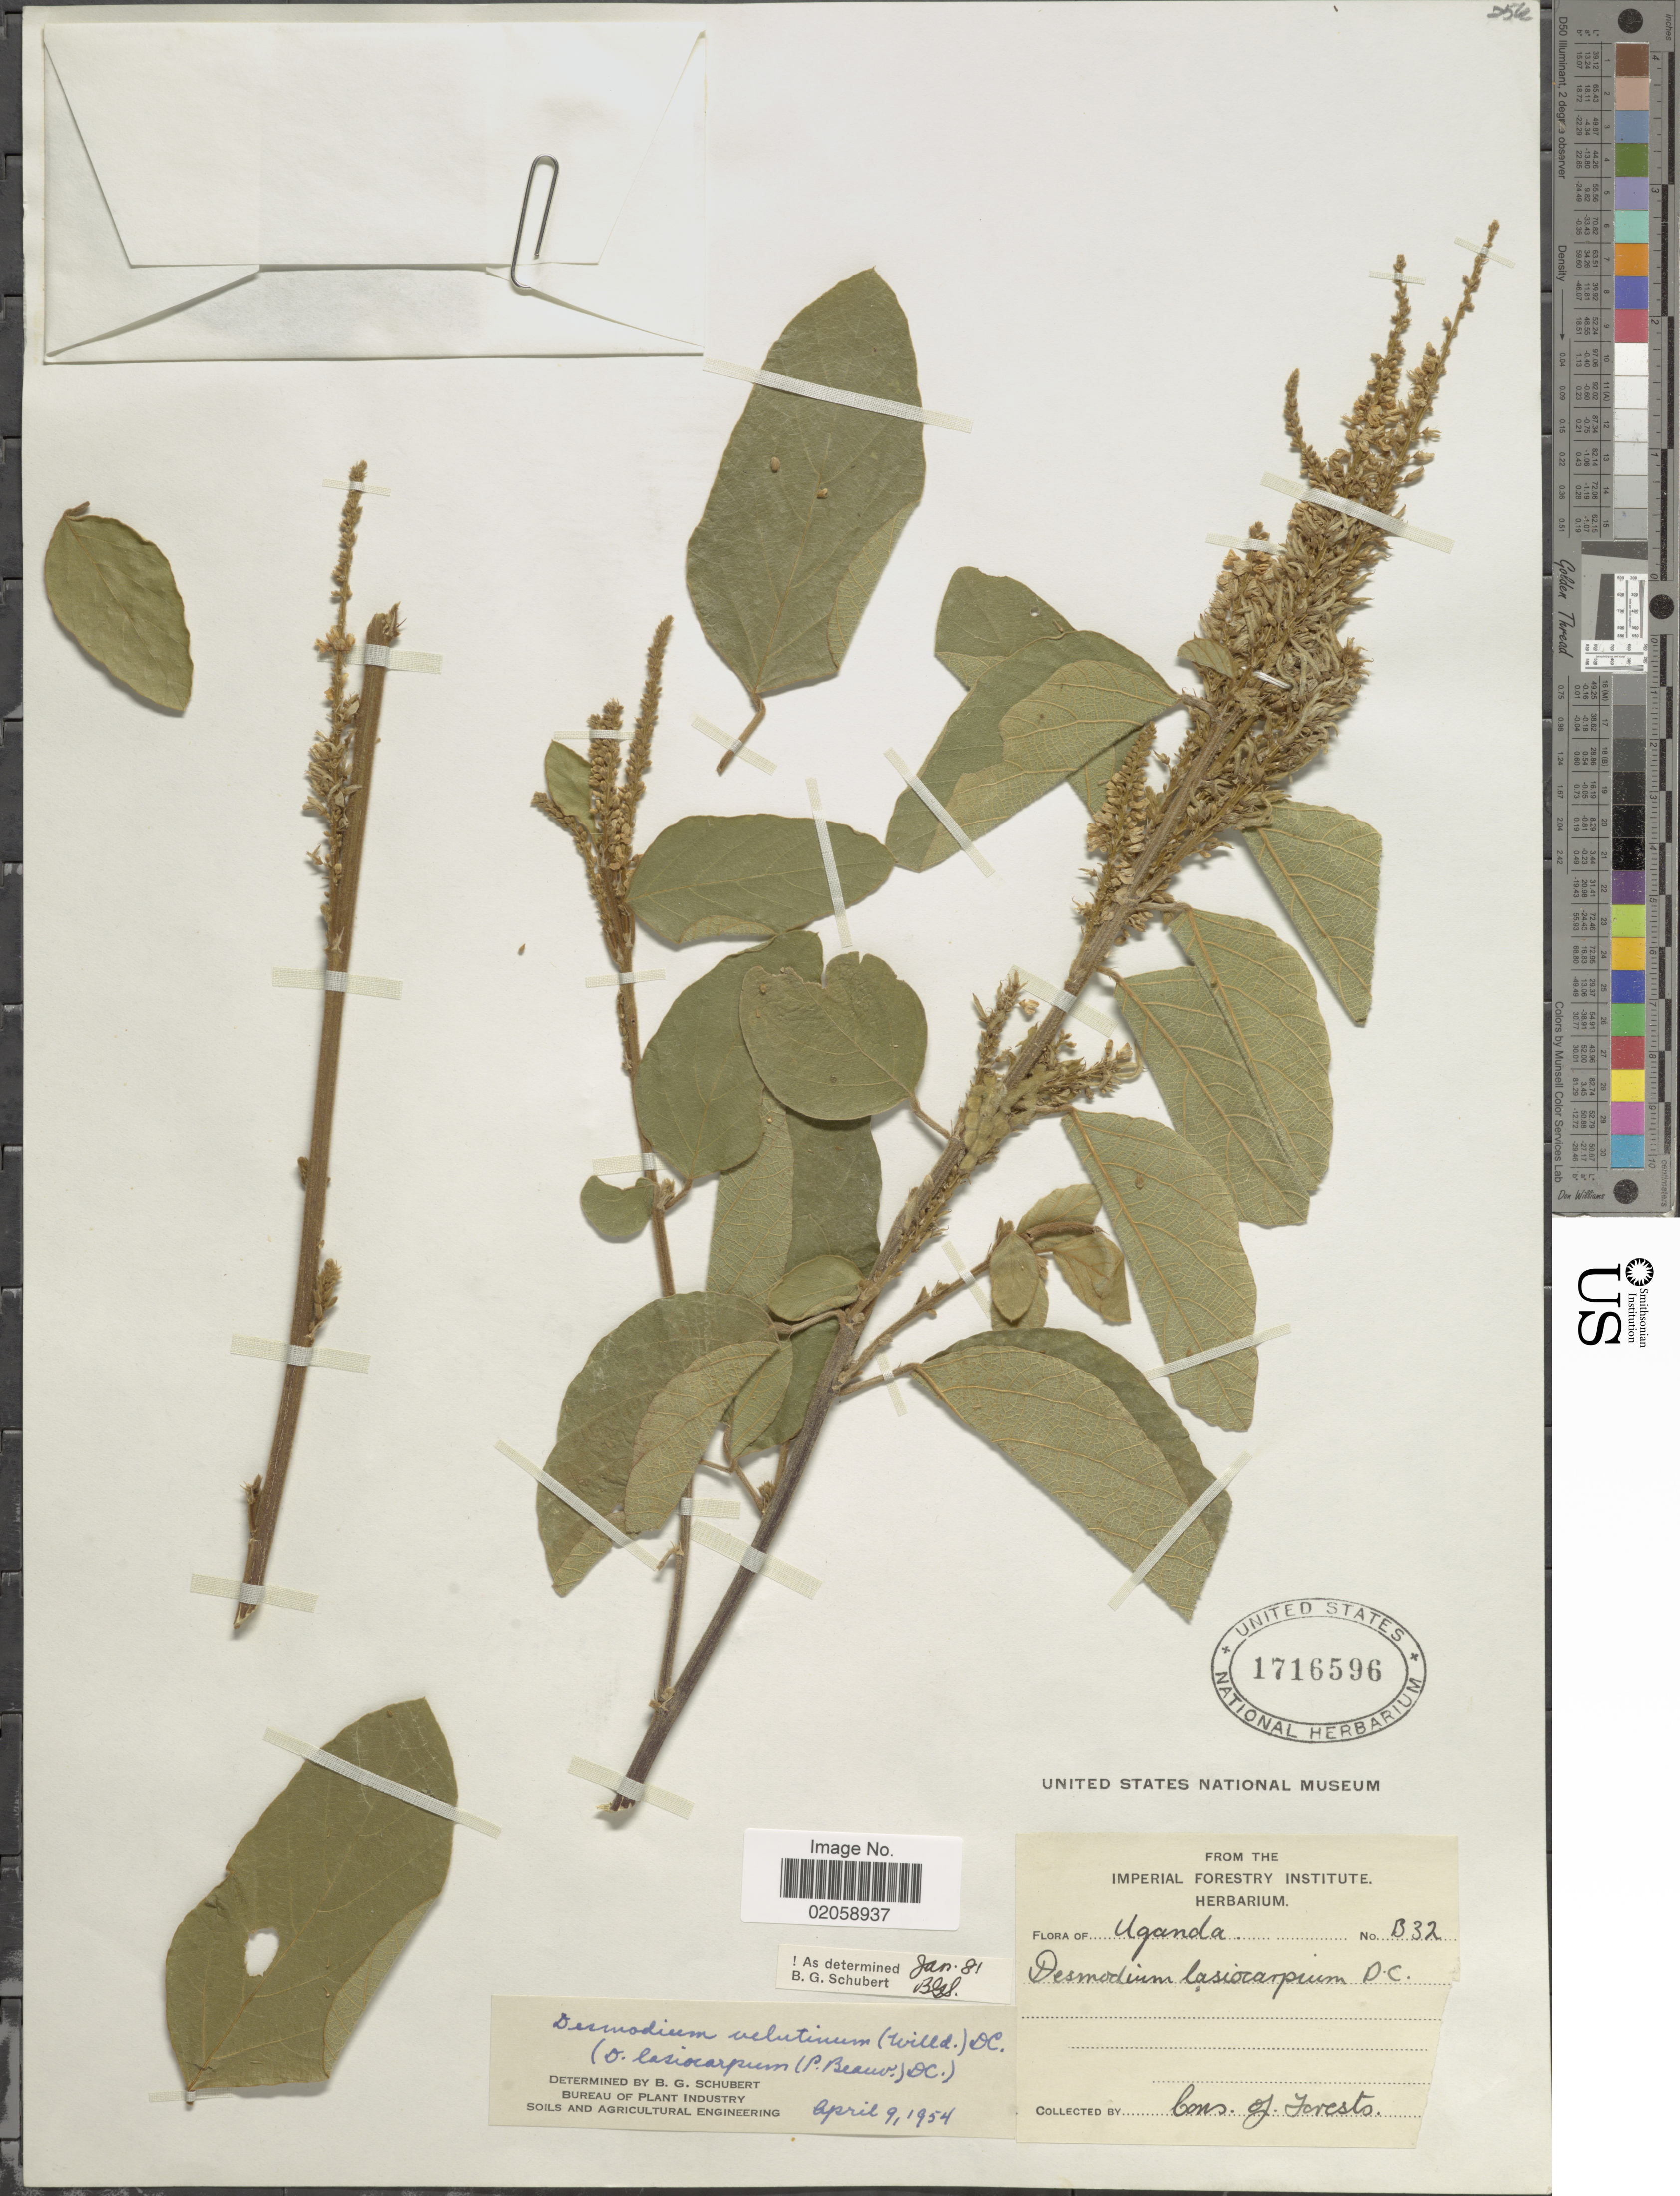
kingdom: Plantae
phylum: Tracheophyta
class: Magnoliopsida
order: Fabales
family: Fabaceae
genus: Polhillides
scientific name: Polhillides velutina subsp. velutina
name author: (Willd.) H. Ohashi & K. Ohashi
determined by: Strong, Mark T., (BOT), Smithsonian Institution - National Museum of Natural History (UNITED STATES)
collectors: -. Cons. of Forests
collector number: B32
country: Uganda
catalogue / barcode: US 1716596